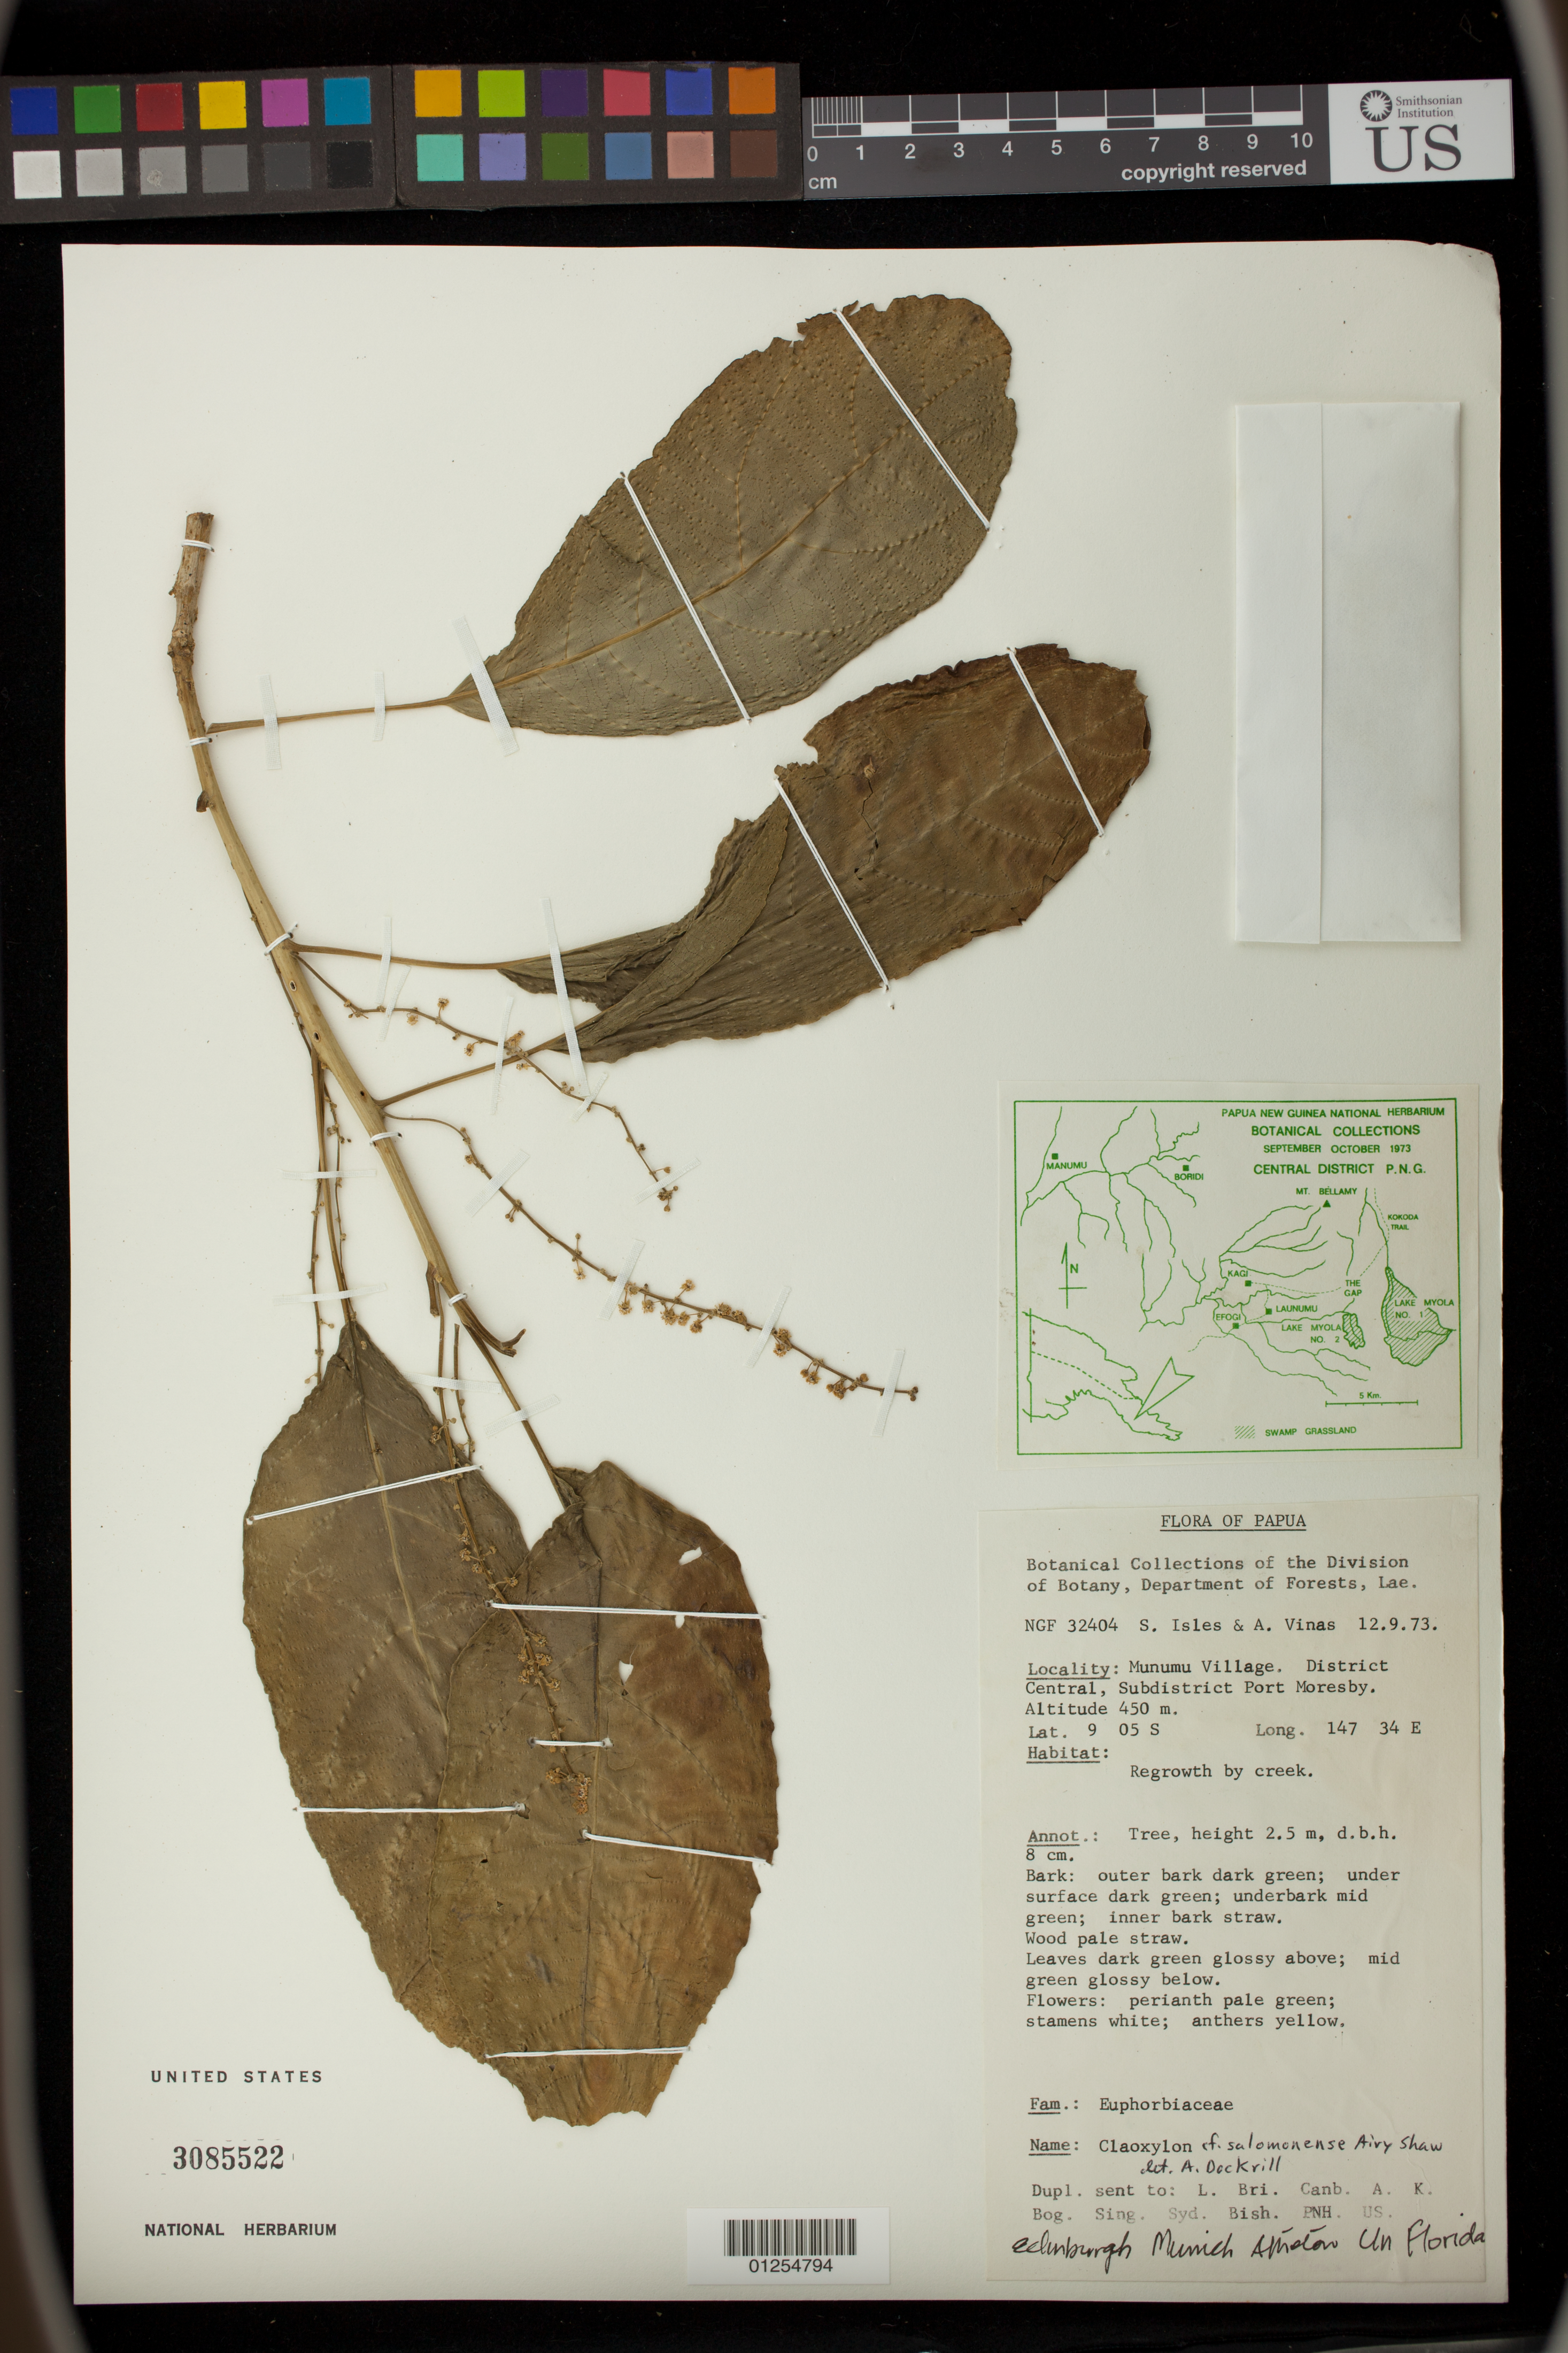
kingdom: Plantae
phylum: Tracheophyta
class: Magnoliopsida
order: Malpighiales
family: Euphorbiaceae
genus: Claoxylon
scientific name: Claoxylon salomonense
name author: Airy Shaw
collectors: S. Isles & A. Vinas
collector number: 32404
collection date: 1973-09-12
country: Papua New Guinea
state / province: Central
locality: National Capital, Munumu Village, District Central, Subdistrict Port Moresby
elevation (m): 450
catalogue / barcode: US 3085522